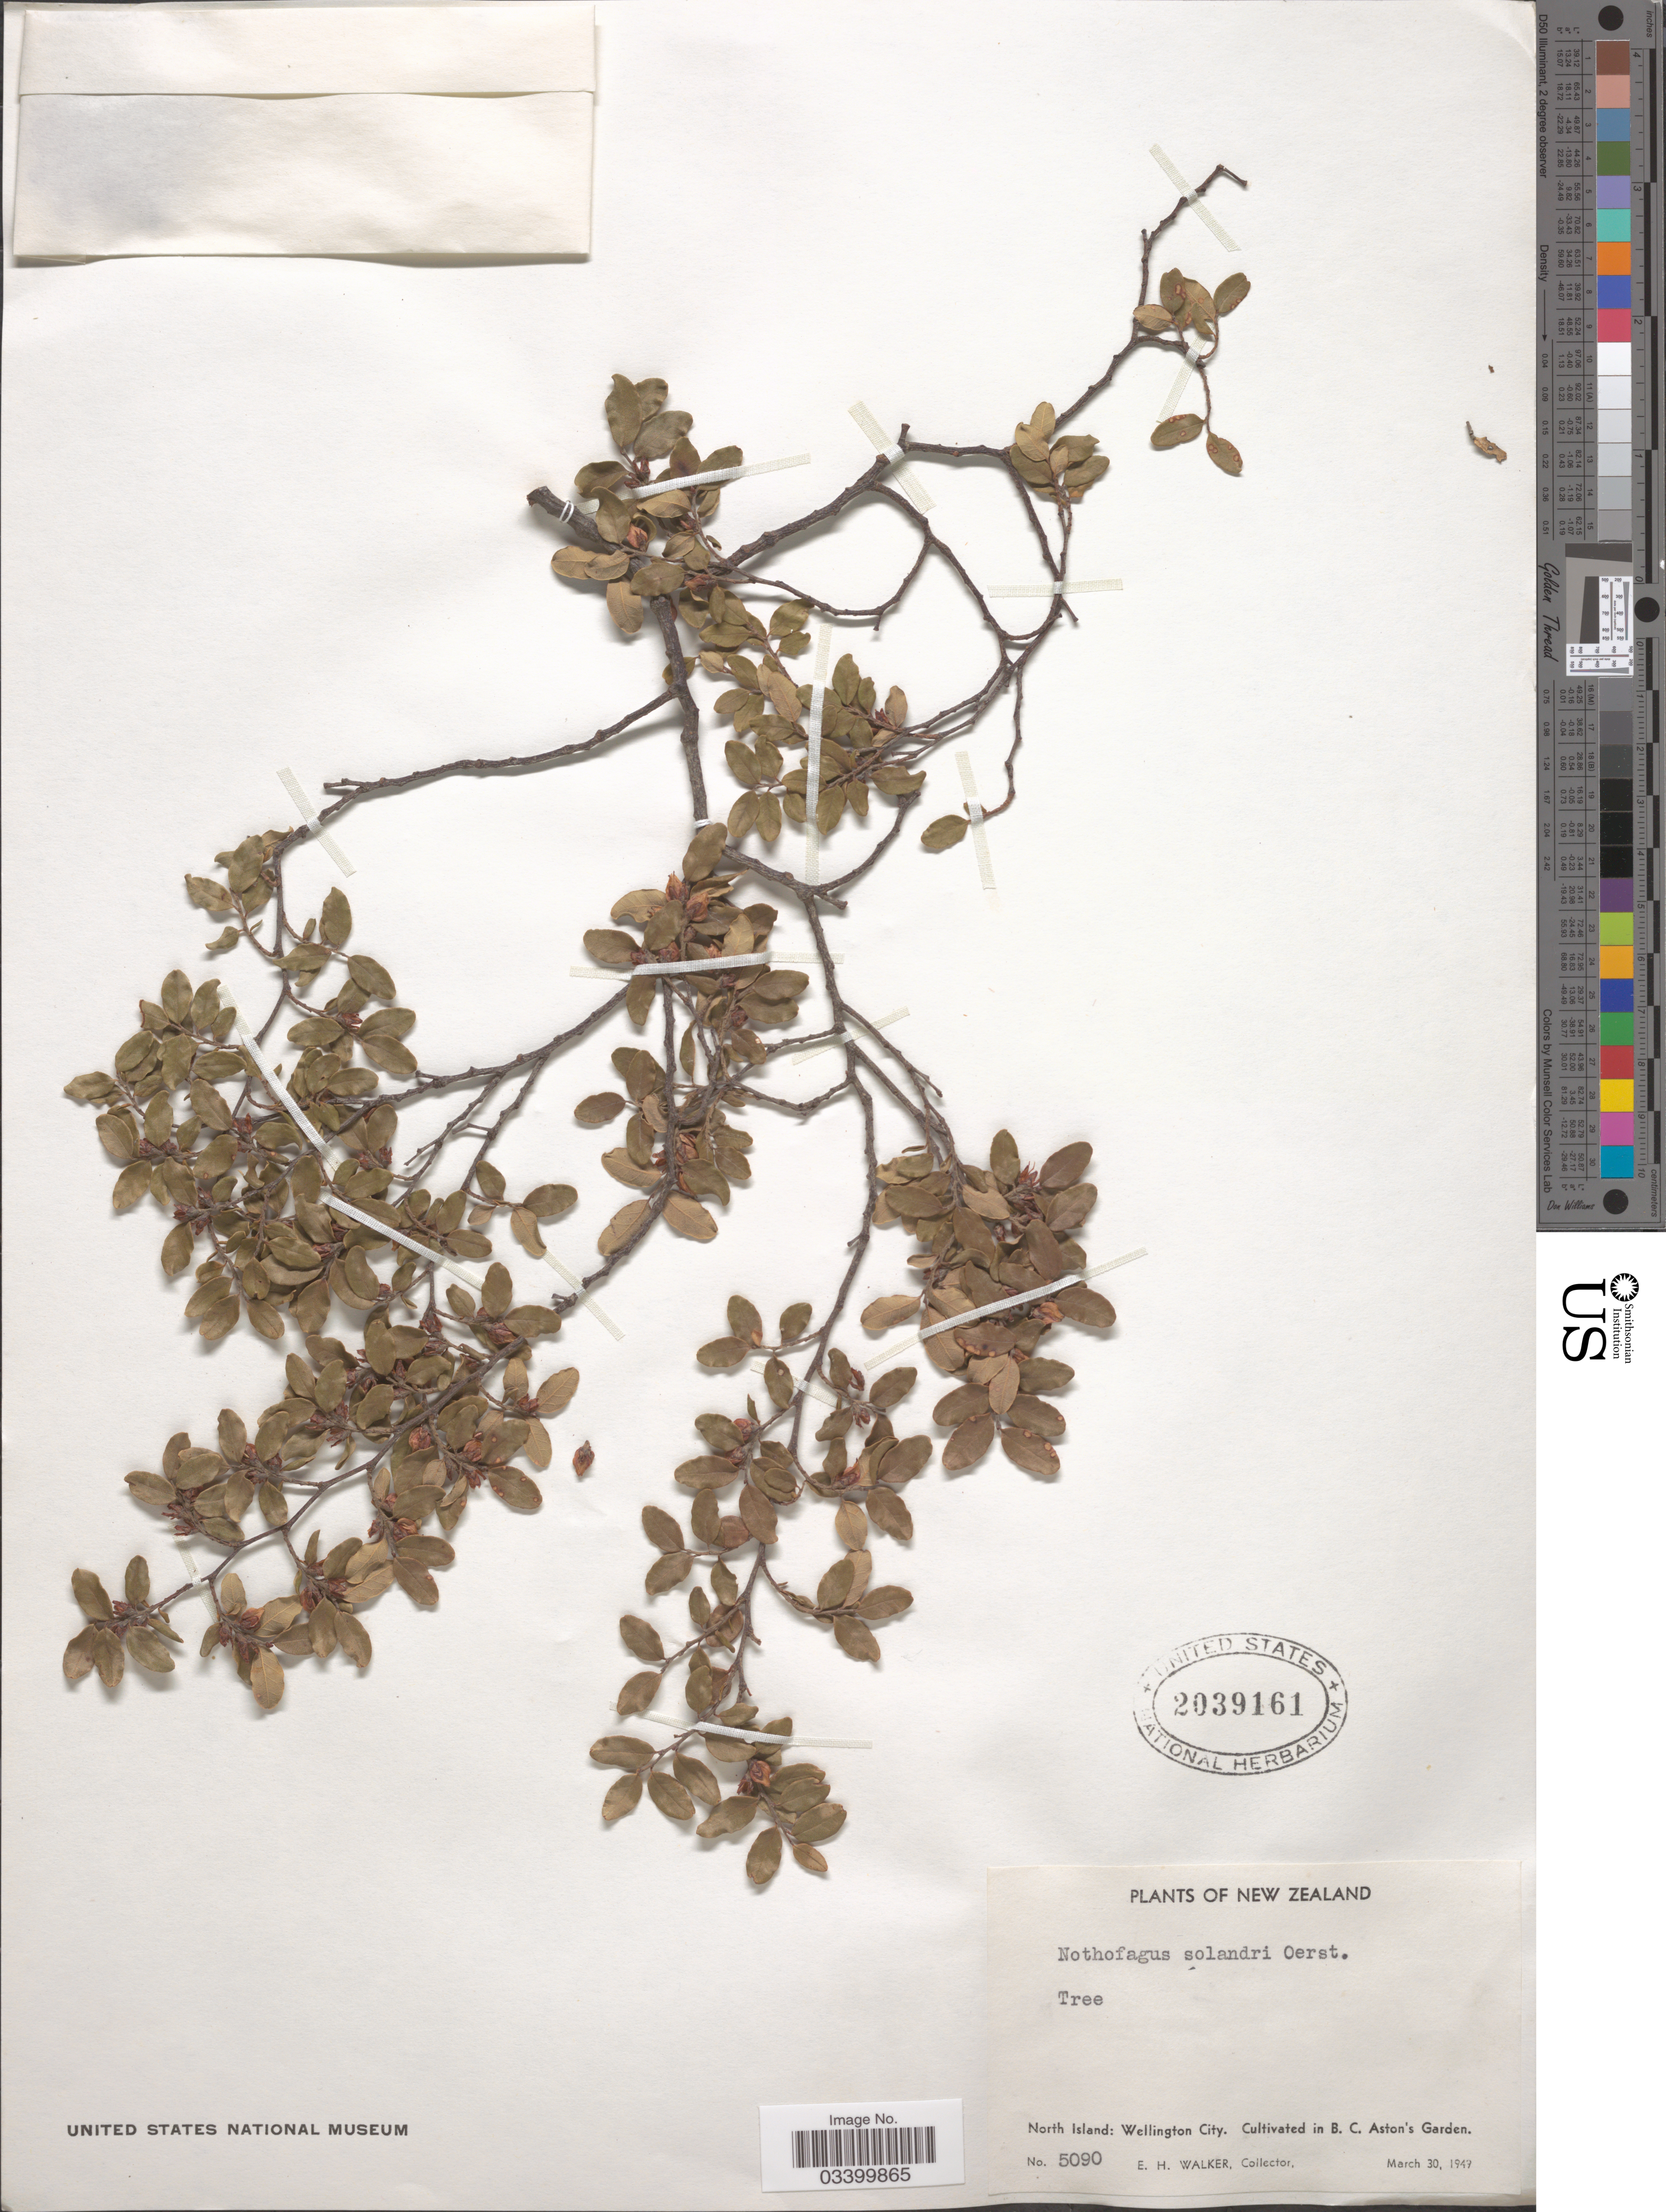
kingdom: Plantae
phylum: Tracheophyta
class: Magnoliopsida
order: Fagales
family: Nothofagaceae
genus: Nothofagus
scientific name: Nothofagus solandri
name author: (Hook. f.) Oerst.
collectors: E. H. Walker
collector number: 5090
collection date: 1949-03-30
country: New Zealand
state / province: Wellington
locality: North Island: Wellington City. Cultivated in B. C. Aston's Garden.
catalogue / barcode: US 2039161